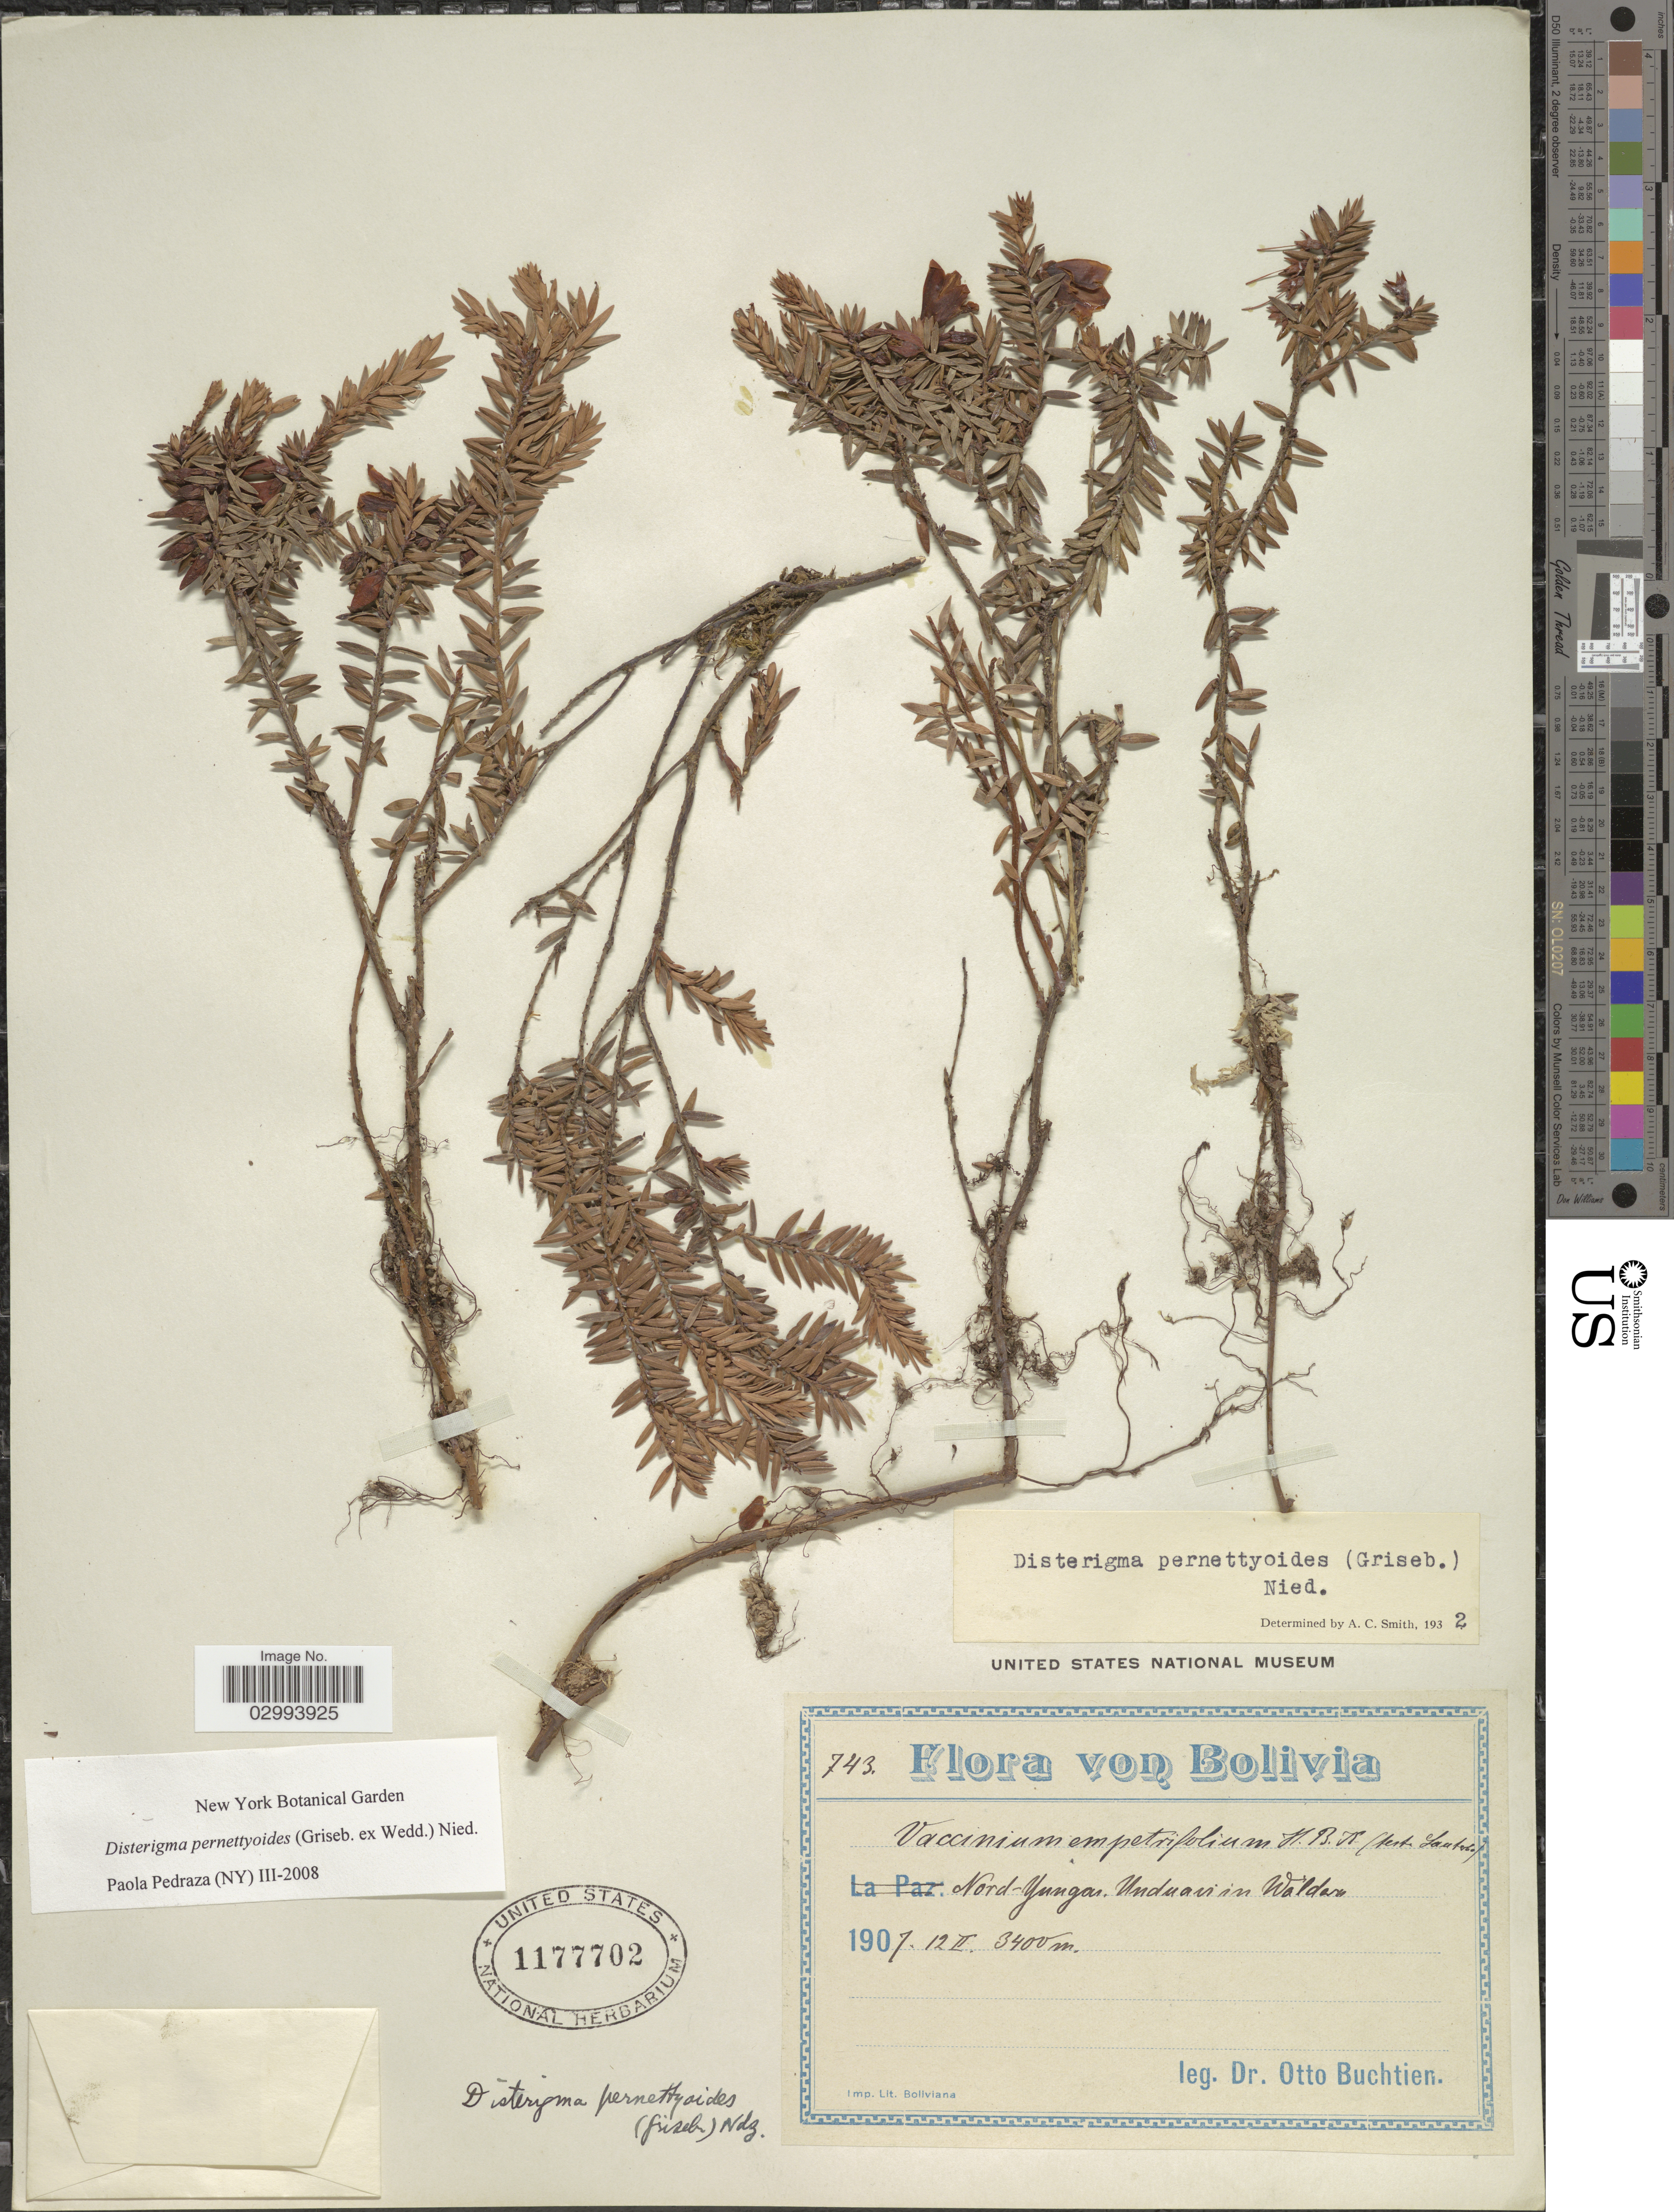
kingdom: Plantae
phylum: Tracheophyta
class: Magnoliopsida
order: Ericales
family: Ericaceae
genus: Disterigma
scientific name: Disterigma pernettyoides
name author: (Griseb.) Nied.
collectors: O. Buchtien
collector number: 743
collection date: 1907-02-12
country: Bolivia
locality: Nord-Yungas. Unduavi in Waldern.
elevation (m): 3400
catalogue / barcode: US 1177702